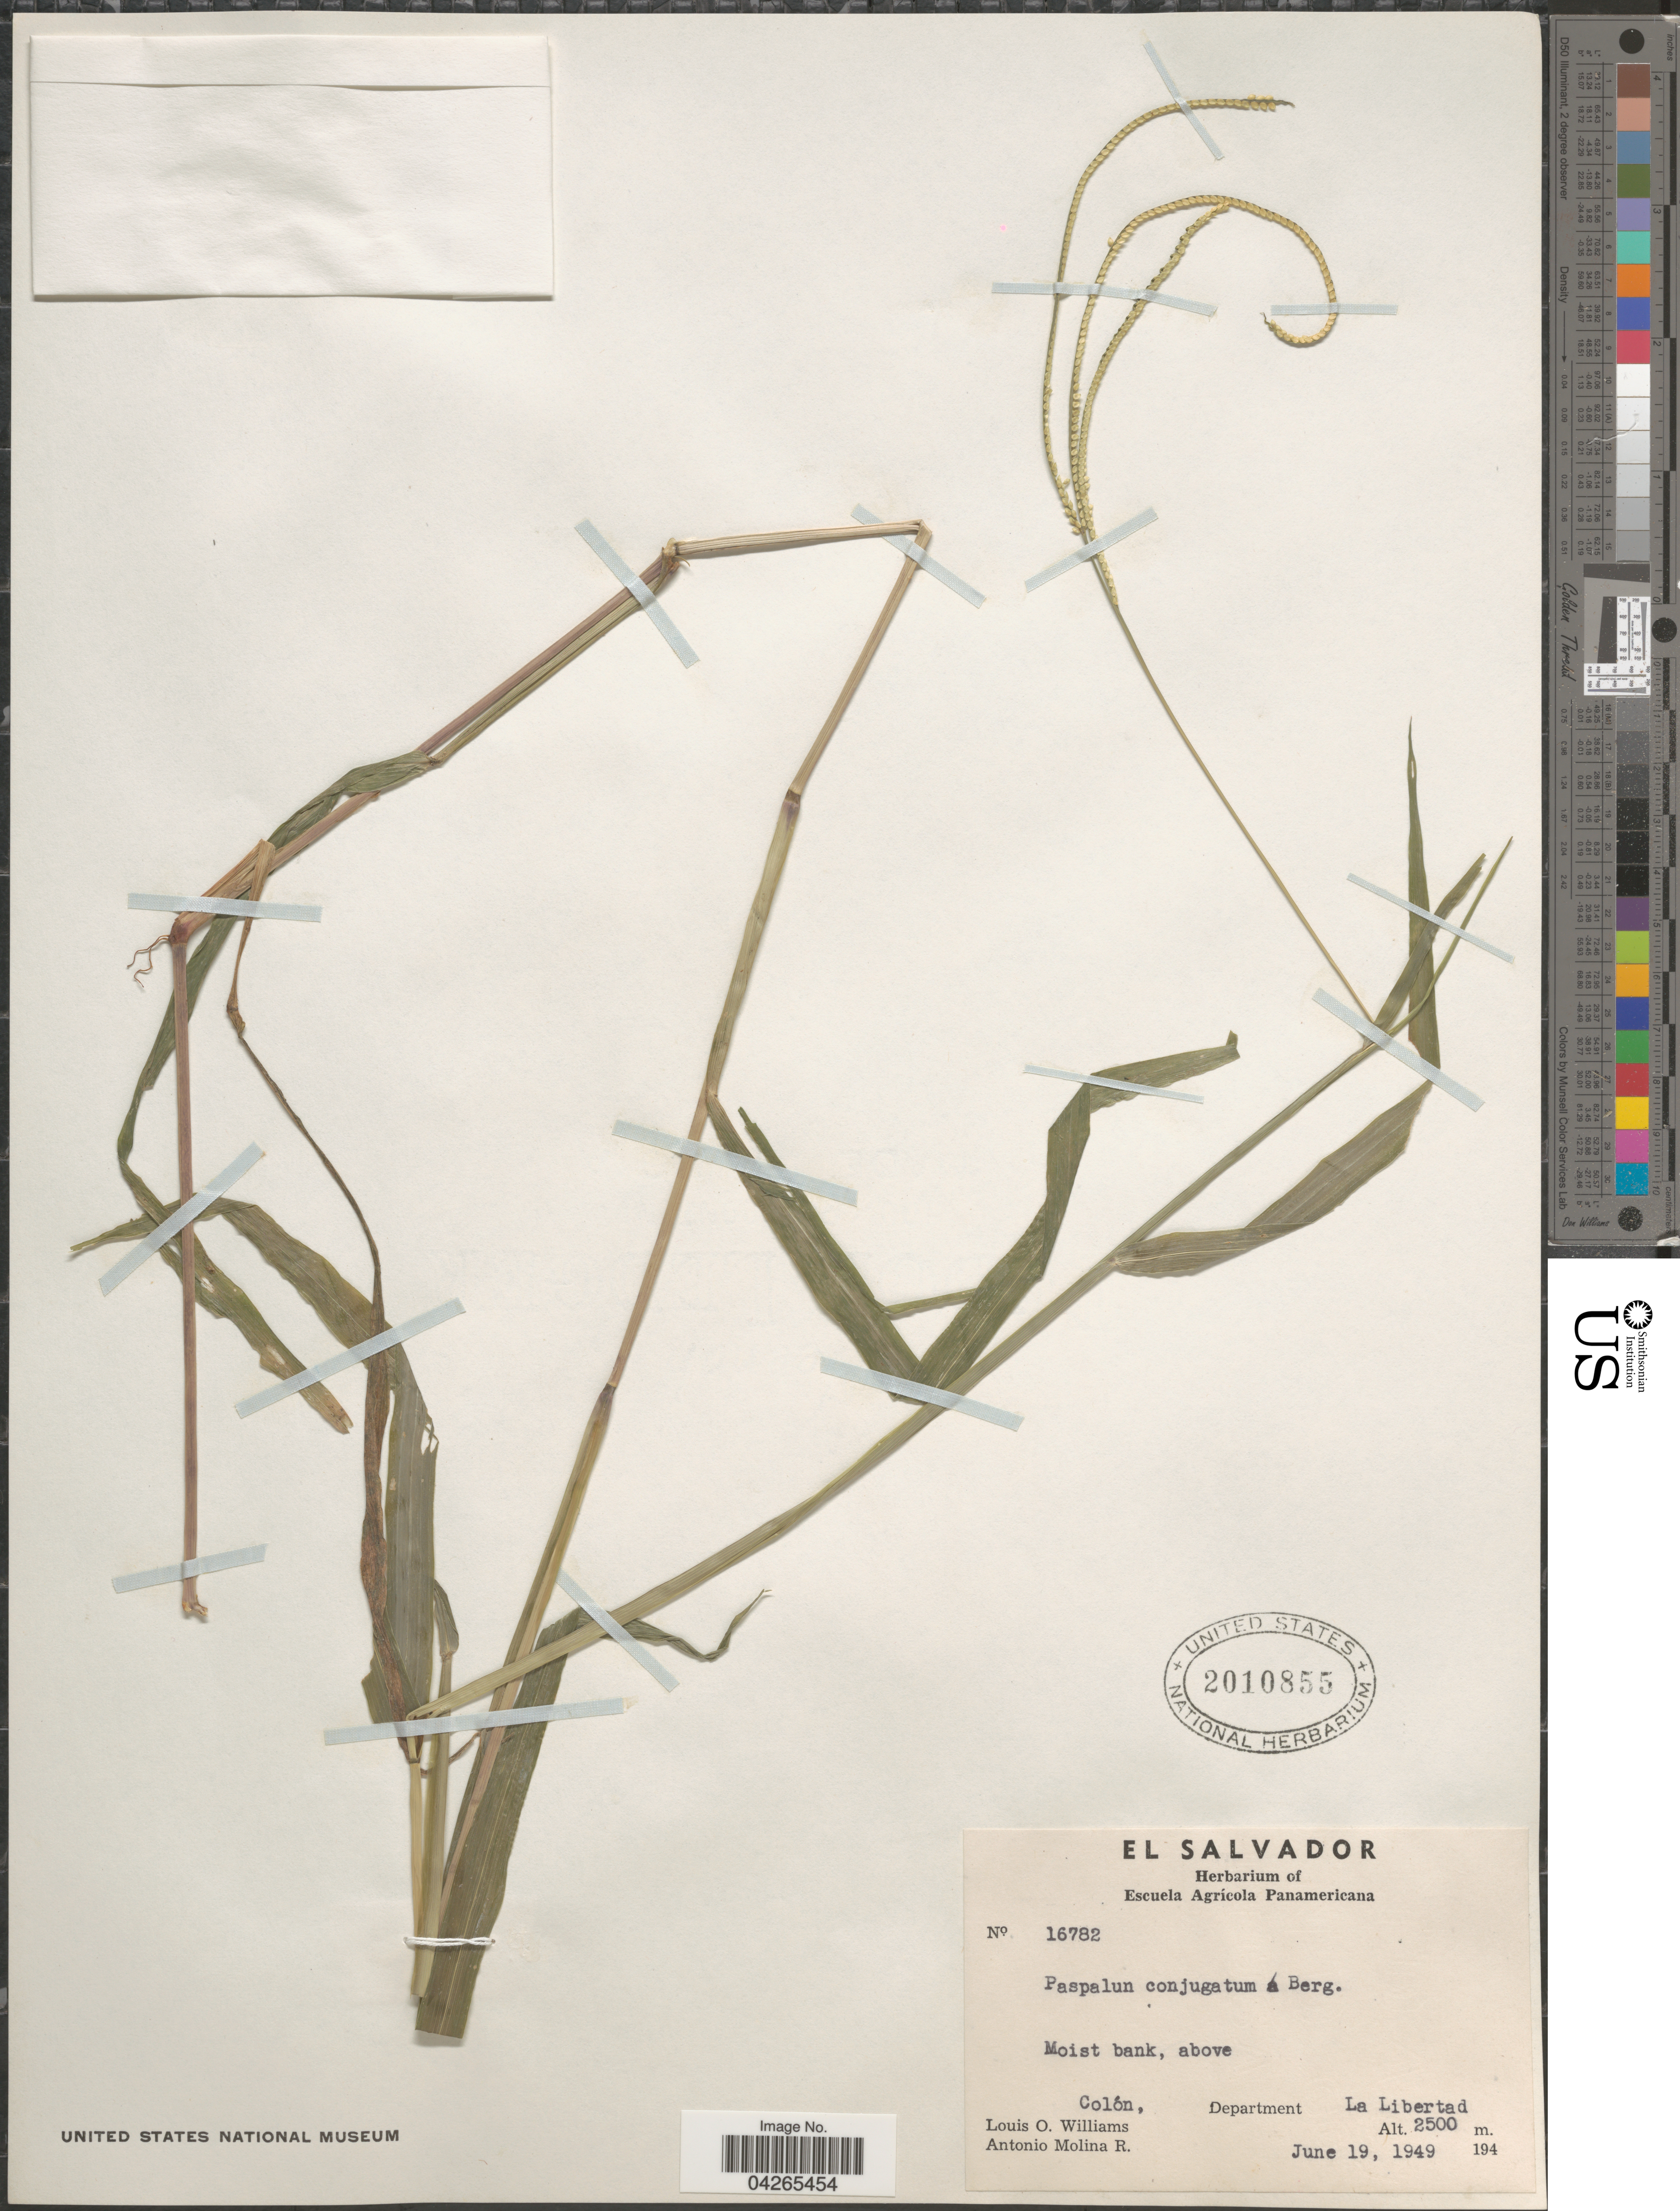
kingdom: Plantae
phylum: Tracheophyta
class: Liliopsida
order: Poales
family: Poaceae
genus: Paspalum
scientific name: Paspalum conjugatum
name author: P.J. Bergius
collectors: L. O. Williams & A. Molina R.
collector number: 16782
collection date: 1949-06-19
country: El Salvador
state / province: La Libertad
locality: Moist bank, above Colón. Department La Libertad.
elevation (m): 2500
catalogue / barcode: US 2010855